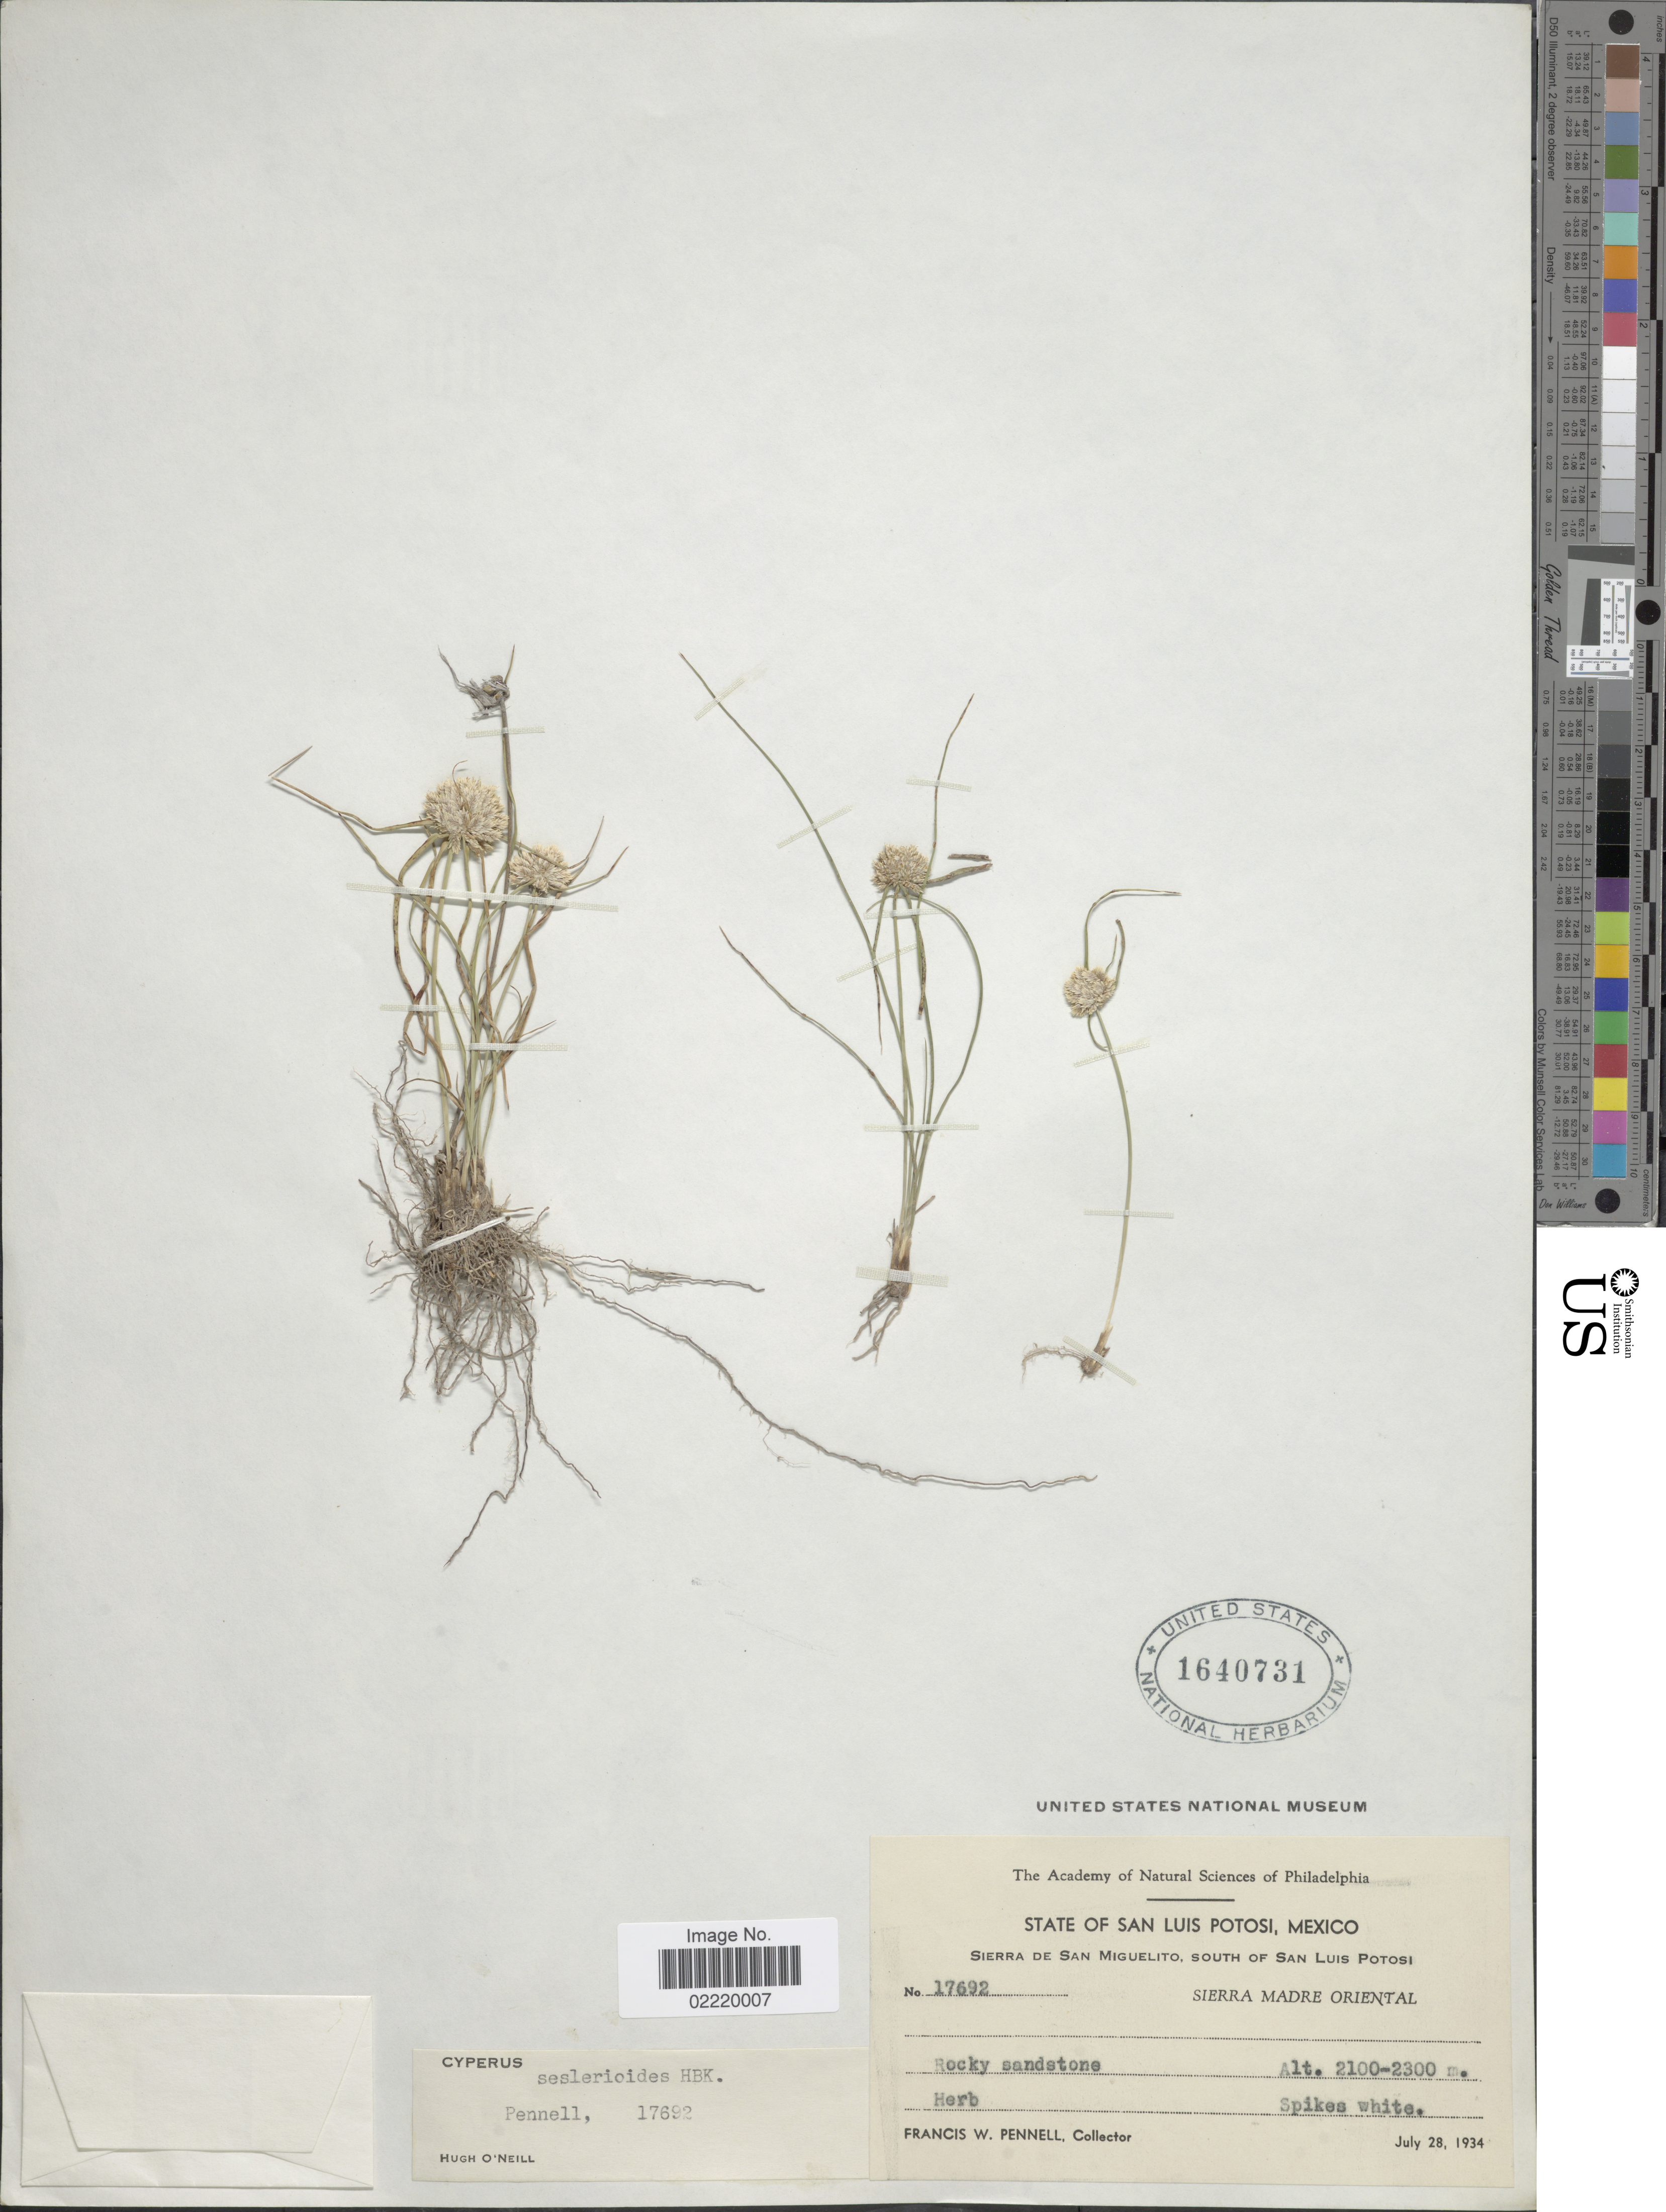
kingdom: Plantae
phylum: Tracheophyta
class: Liliopsida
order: Poales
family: Cyperaceae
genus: Cyperus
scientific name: Cyperus seslerioides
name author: Kunth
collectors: F. W. Pennell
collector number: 17692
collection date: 1934-07-28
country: Mexico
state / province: San Luis Potosí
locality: Sierra de San Miguelito, south of San Luis Potosi, Sierra Madre Oriental, rocky sandstone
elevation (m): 2100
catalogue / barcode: US 1640731